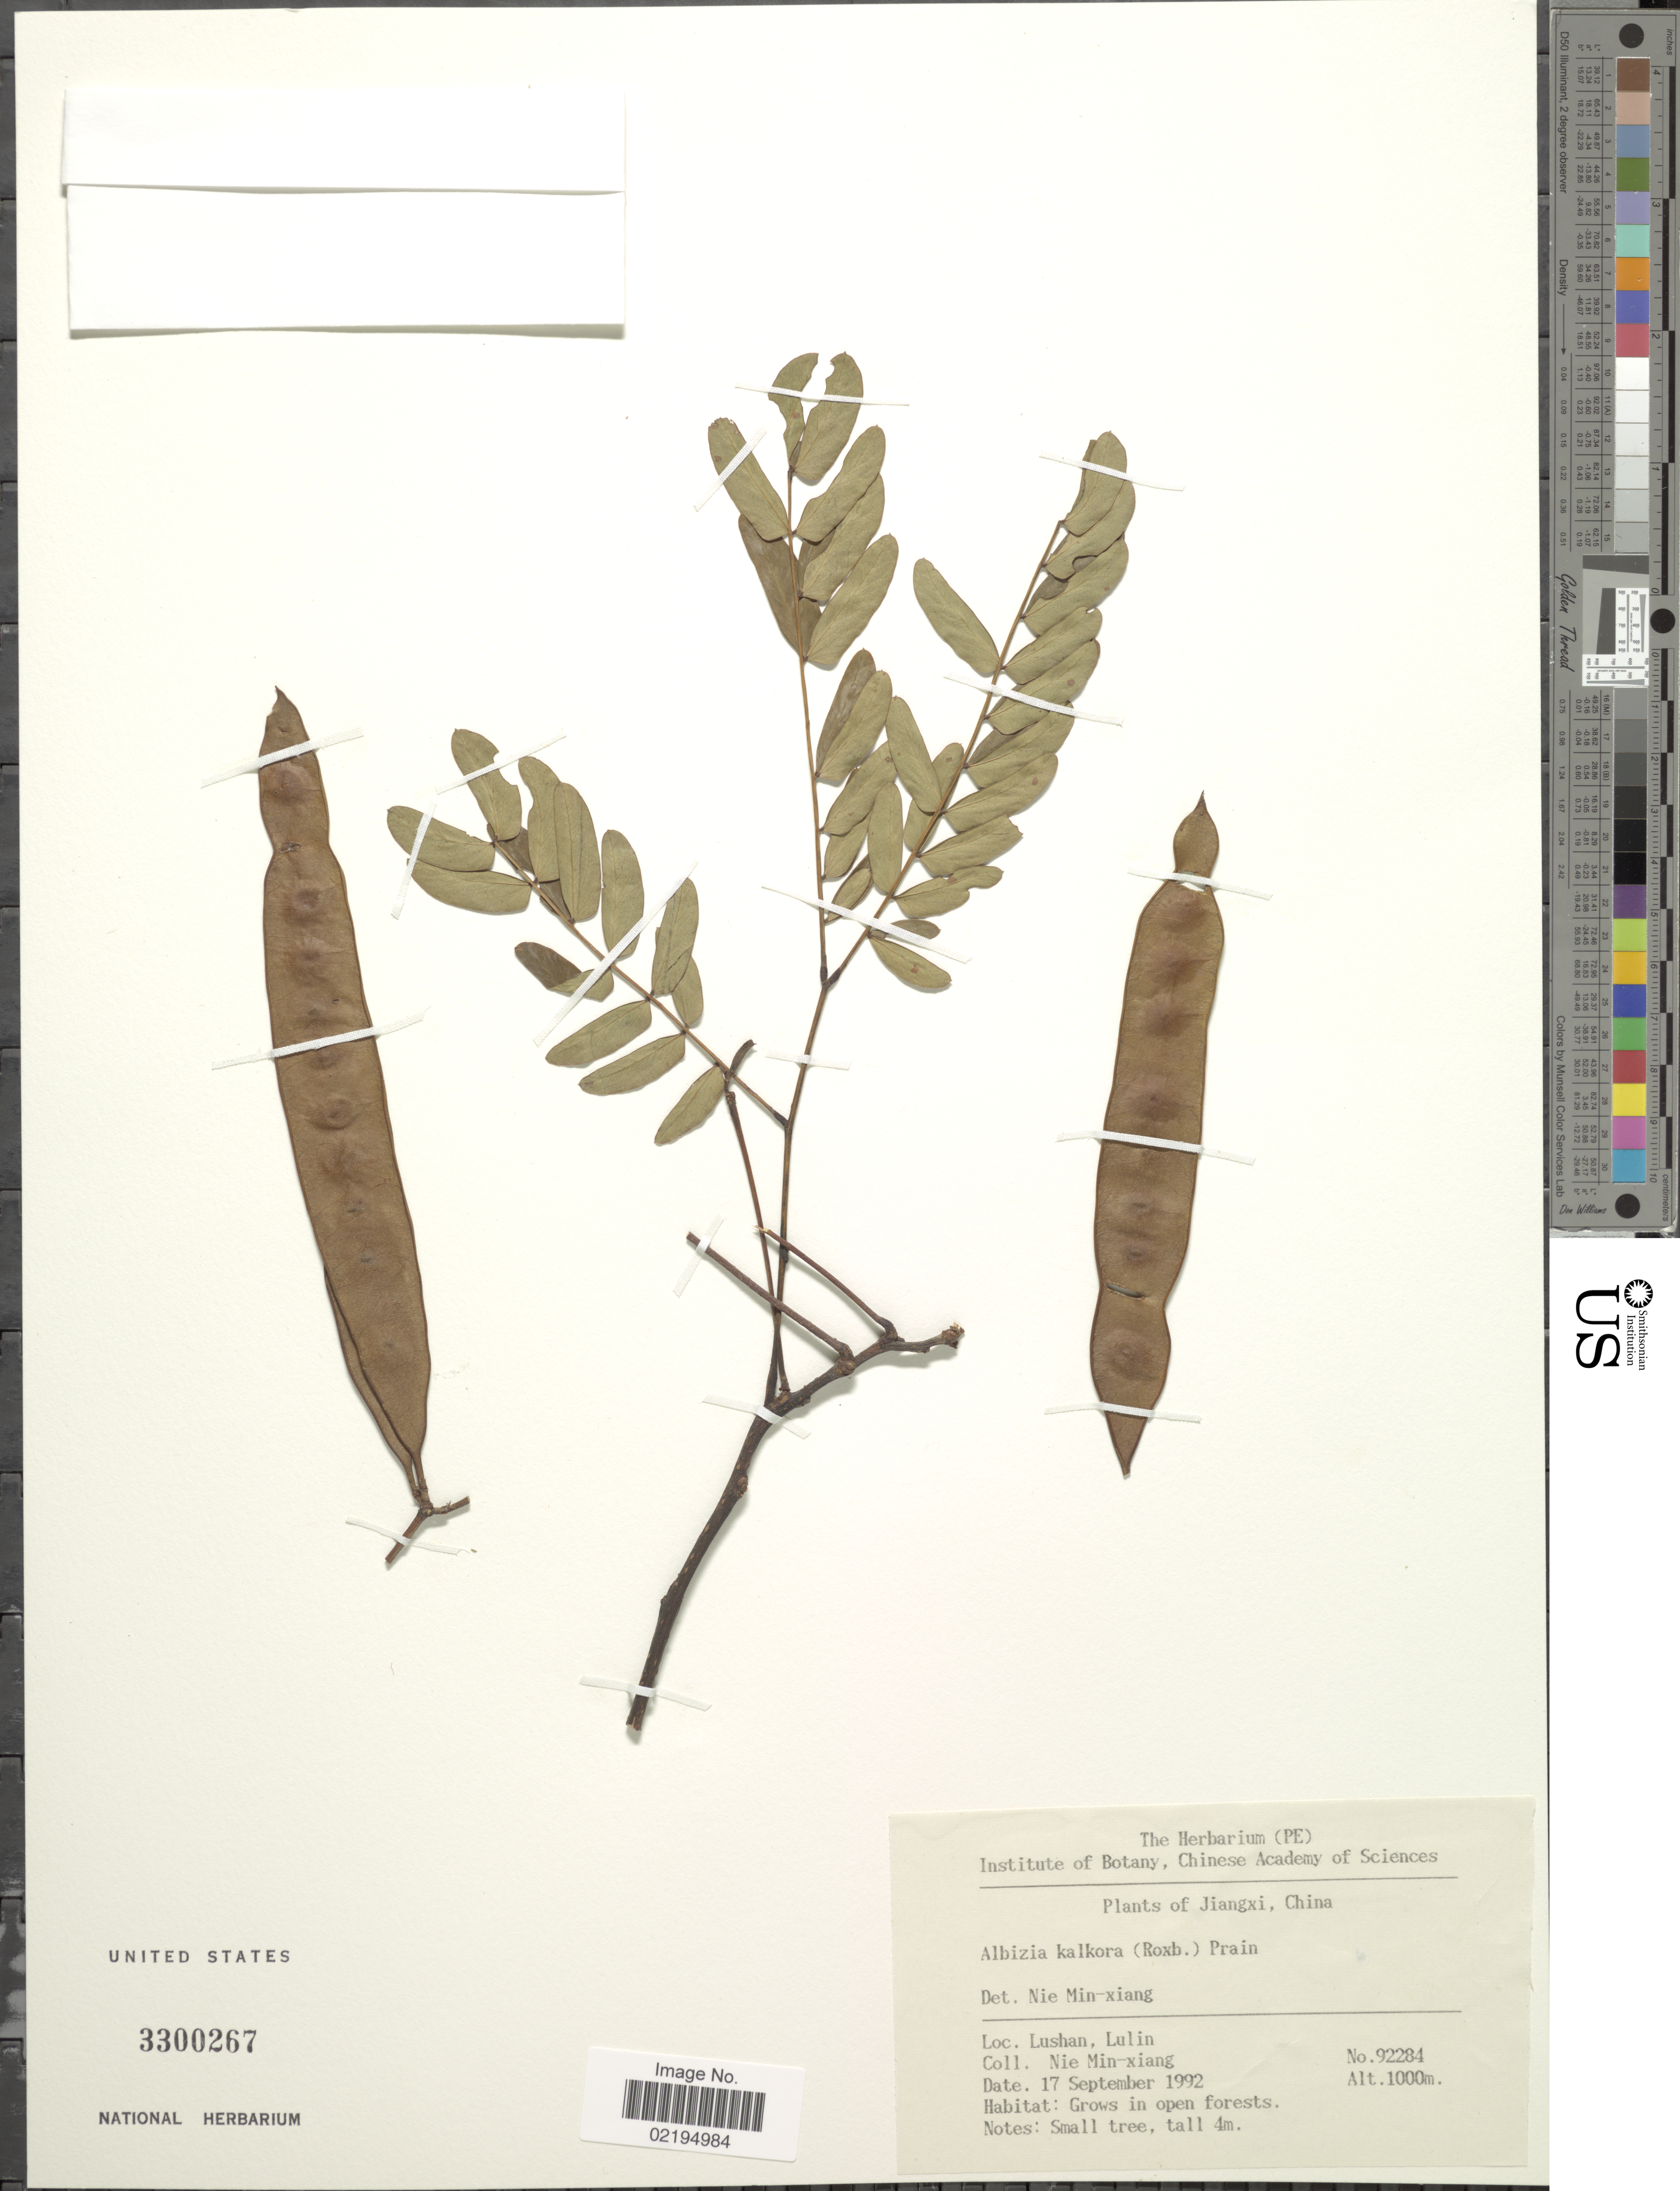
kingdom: Plantae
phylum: Tracheophyta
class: Magnoliopsida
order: Fabales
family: Fabaceae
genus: Albizia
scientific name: Albizia kalkora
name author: (Roxb.) Prain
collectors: M. Nie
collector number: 92284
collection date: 1992-09-17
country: China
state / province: Jiangxi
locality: Lushan, Lulin.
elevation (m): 1000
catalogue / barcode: US 3300267